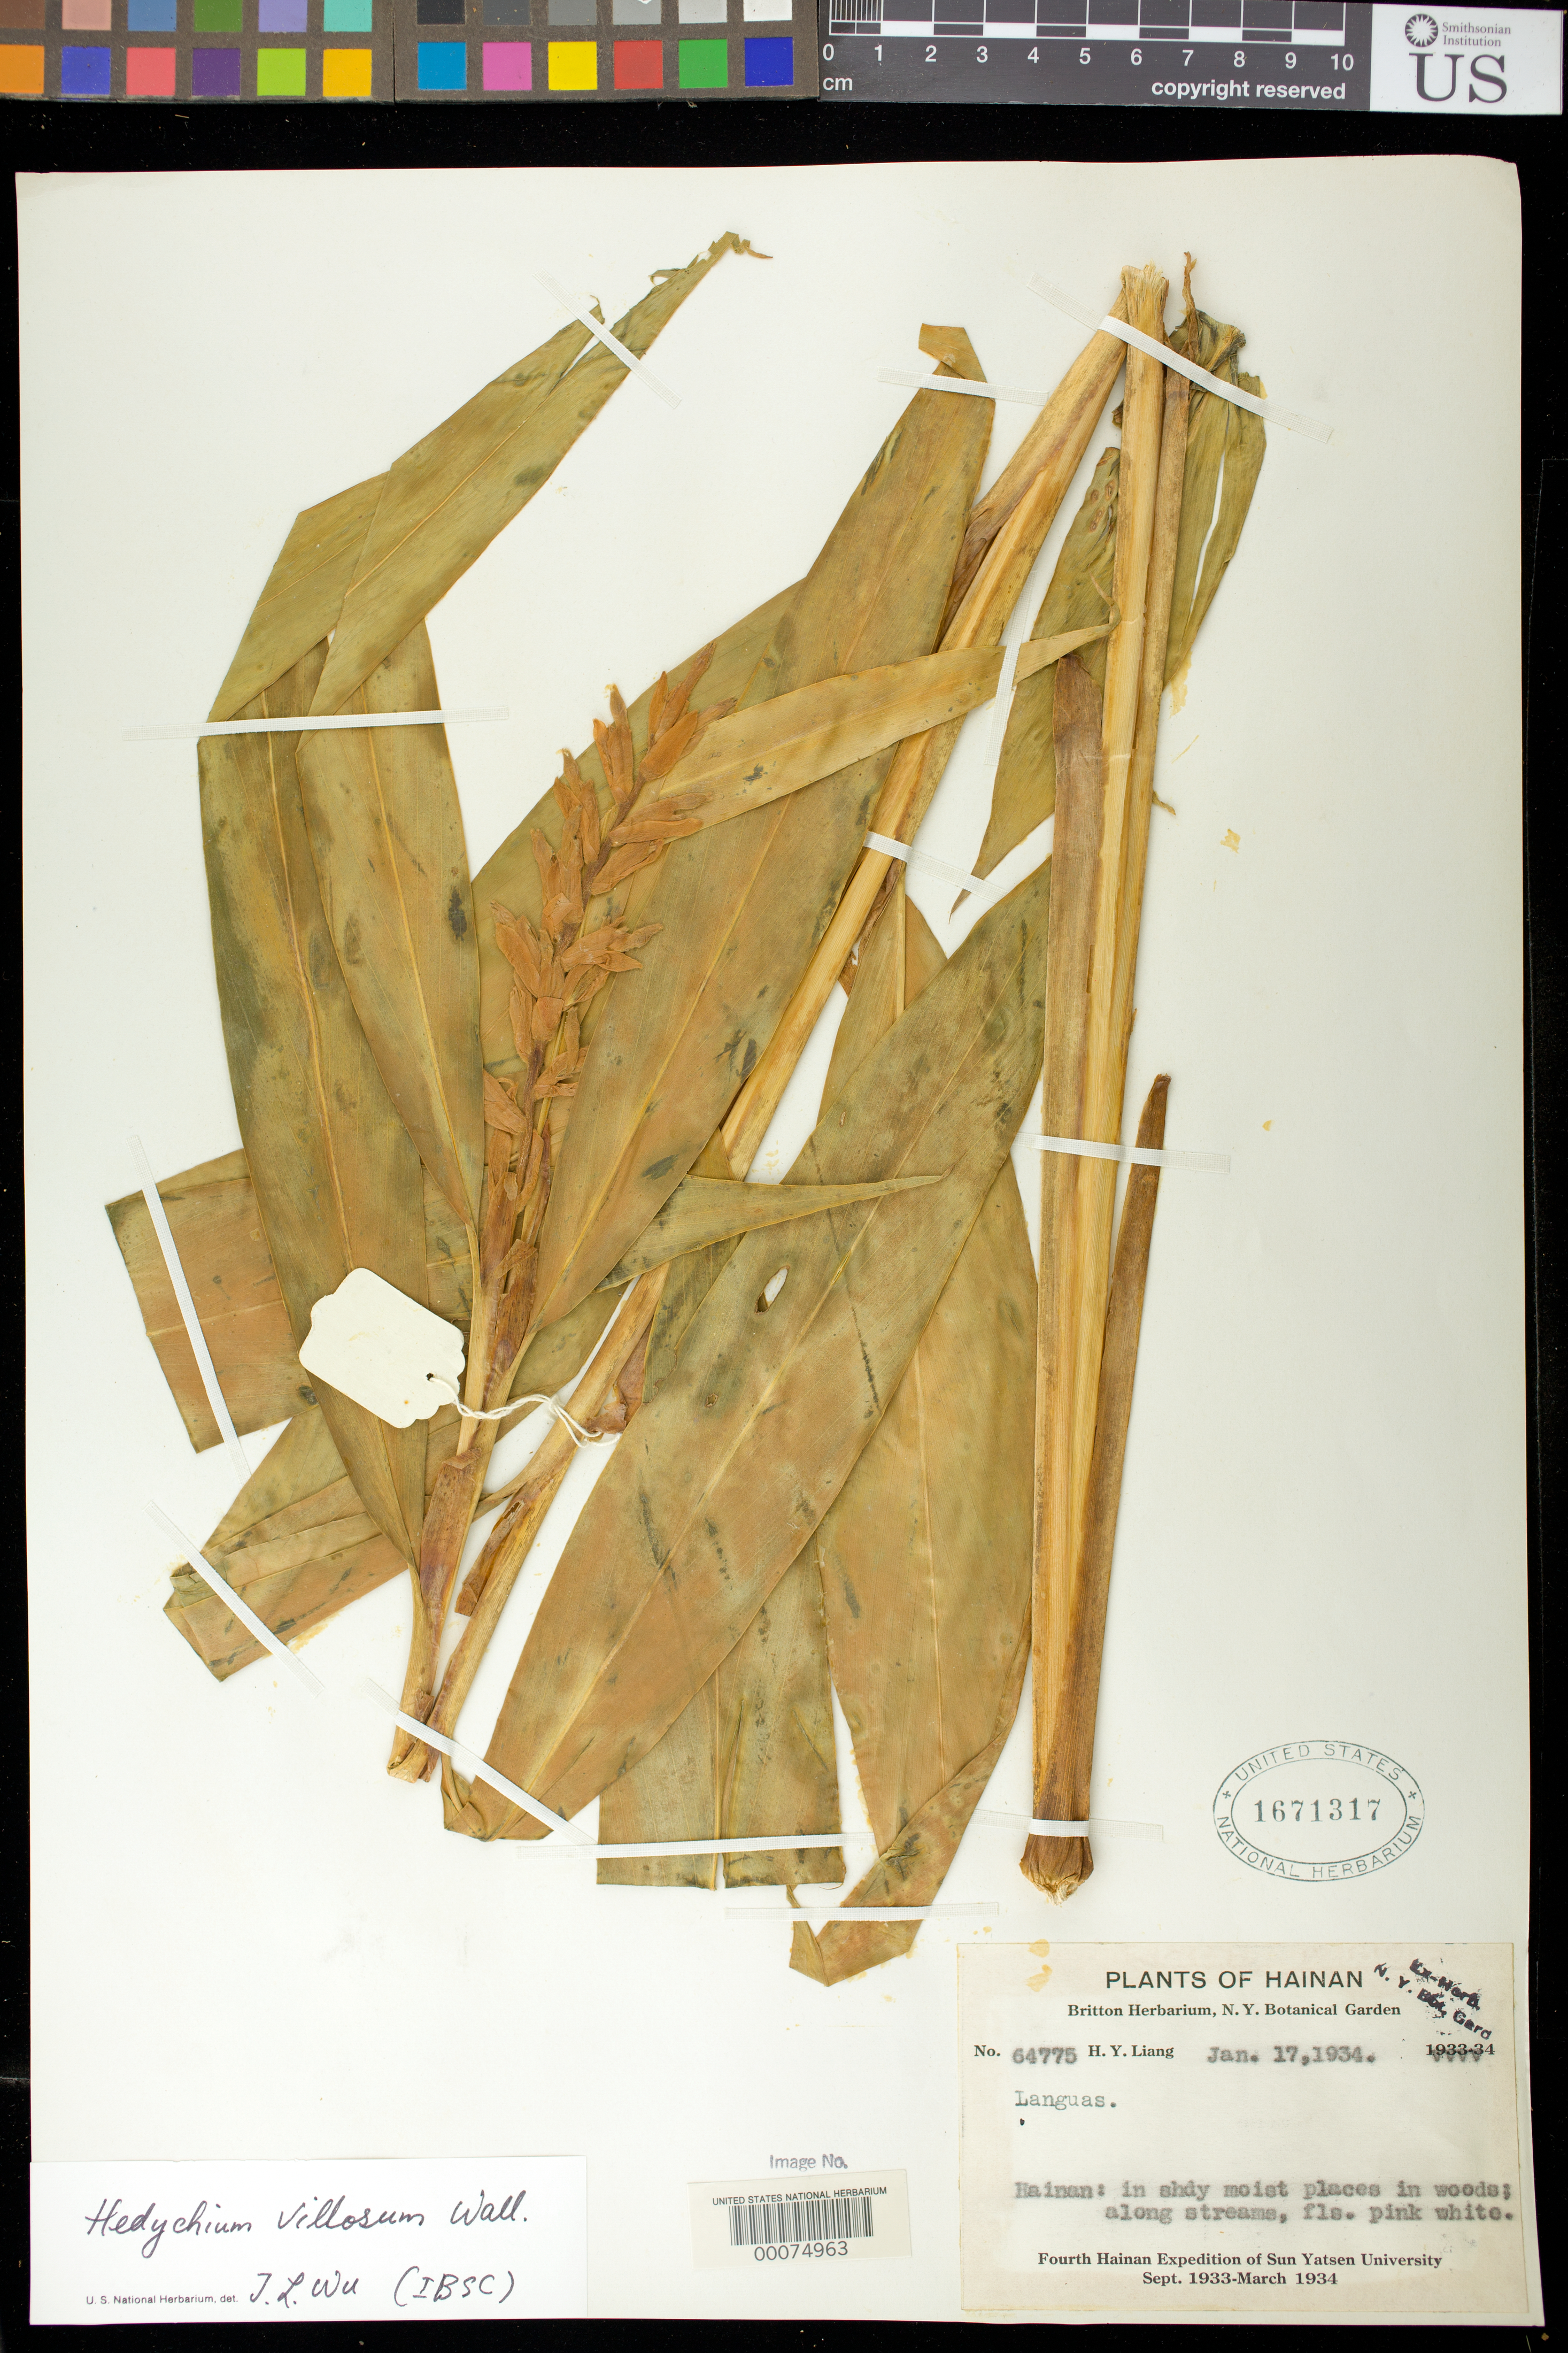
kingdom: Plantae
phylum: Tracheophyta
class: Liliopsida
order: Zingiberales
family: Zingiberaceae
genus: Hedychium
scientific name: Hedychium villosum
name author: Wall.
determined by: Wu, Te-Ling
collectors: H. Y. Liang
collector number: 64775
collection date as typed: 17 Jan 1934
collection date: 1934-01-17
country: China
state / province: Hainan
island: Hainan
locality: Hainan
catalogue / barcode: US 1671317